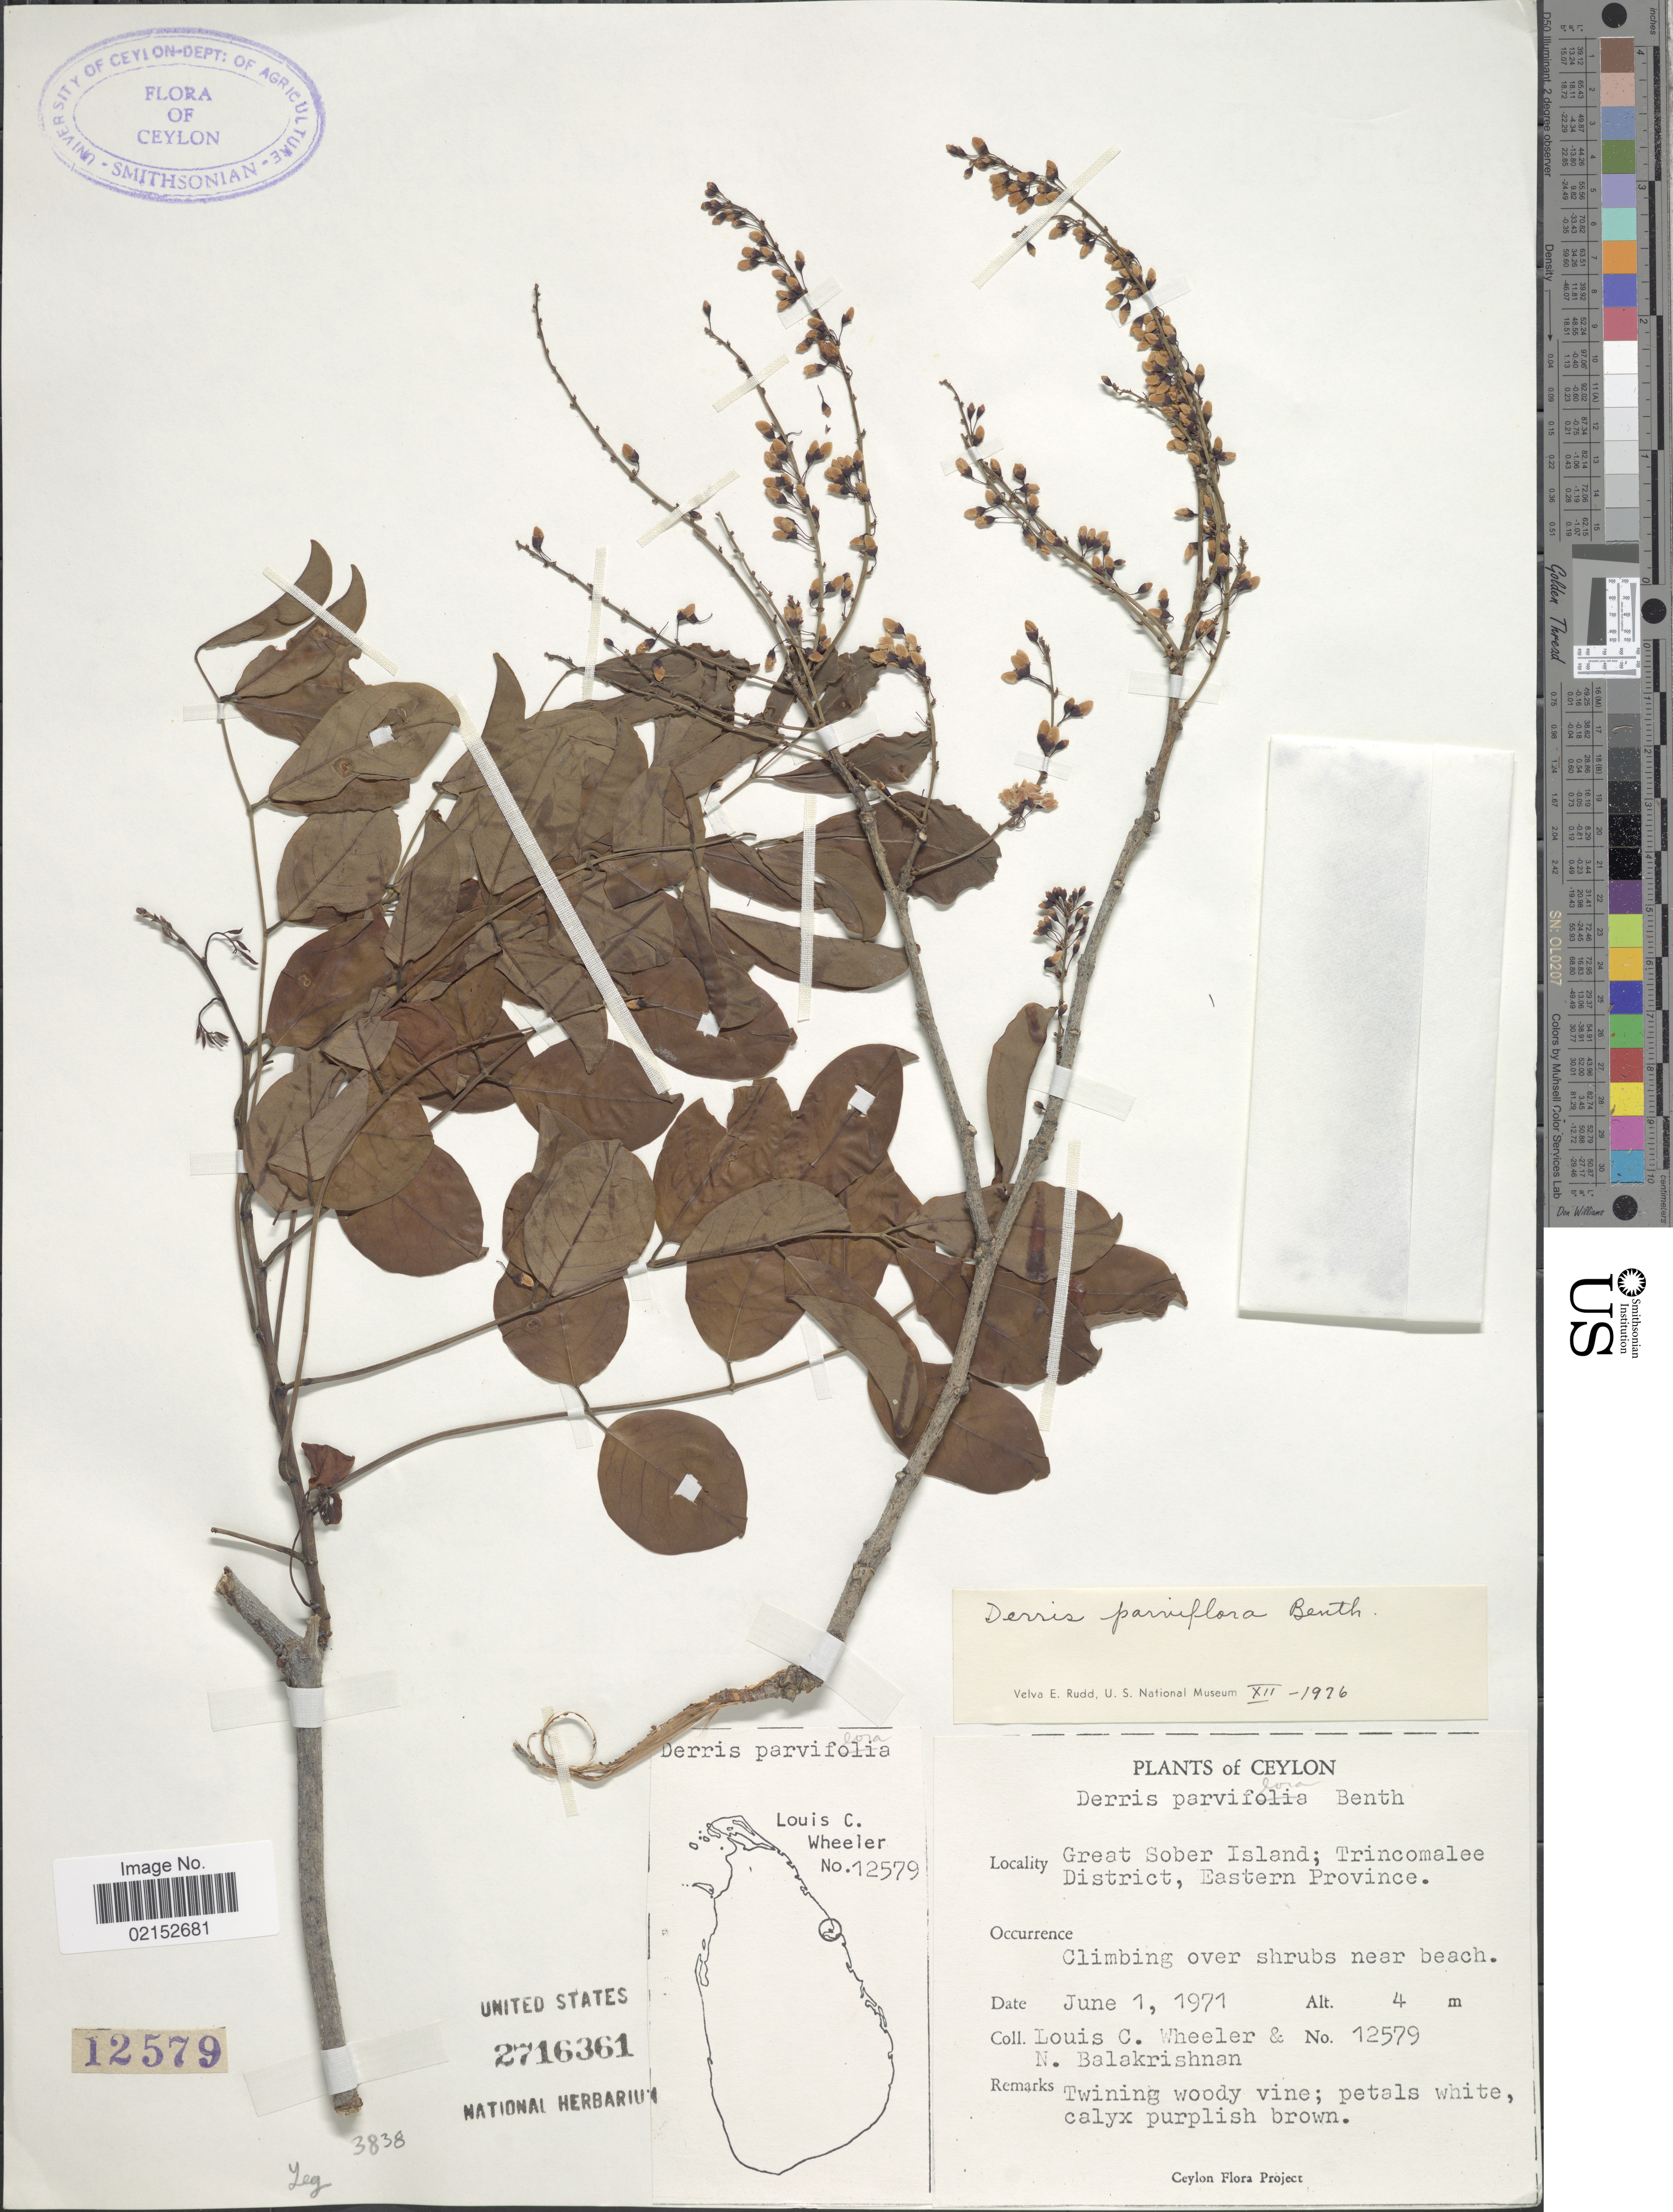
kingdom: Plantae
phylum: Tracheophyta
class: Magnoliopsida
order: Fabales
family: Fabaceae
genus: Derris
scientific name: Derris parviflora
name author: Benth.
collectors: L. C. Wheeler & N. Balakrishnan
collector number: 12579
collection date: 1971-06-01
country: Sri Lanka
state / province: Eastern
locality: Ceylon, Great Sober Island, Trincomalee District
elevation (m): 4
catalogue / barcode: US 2716361